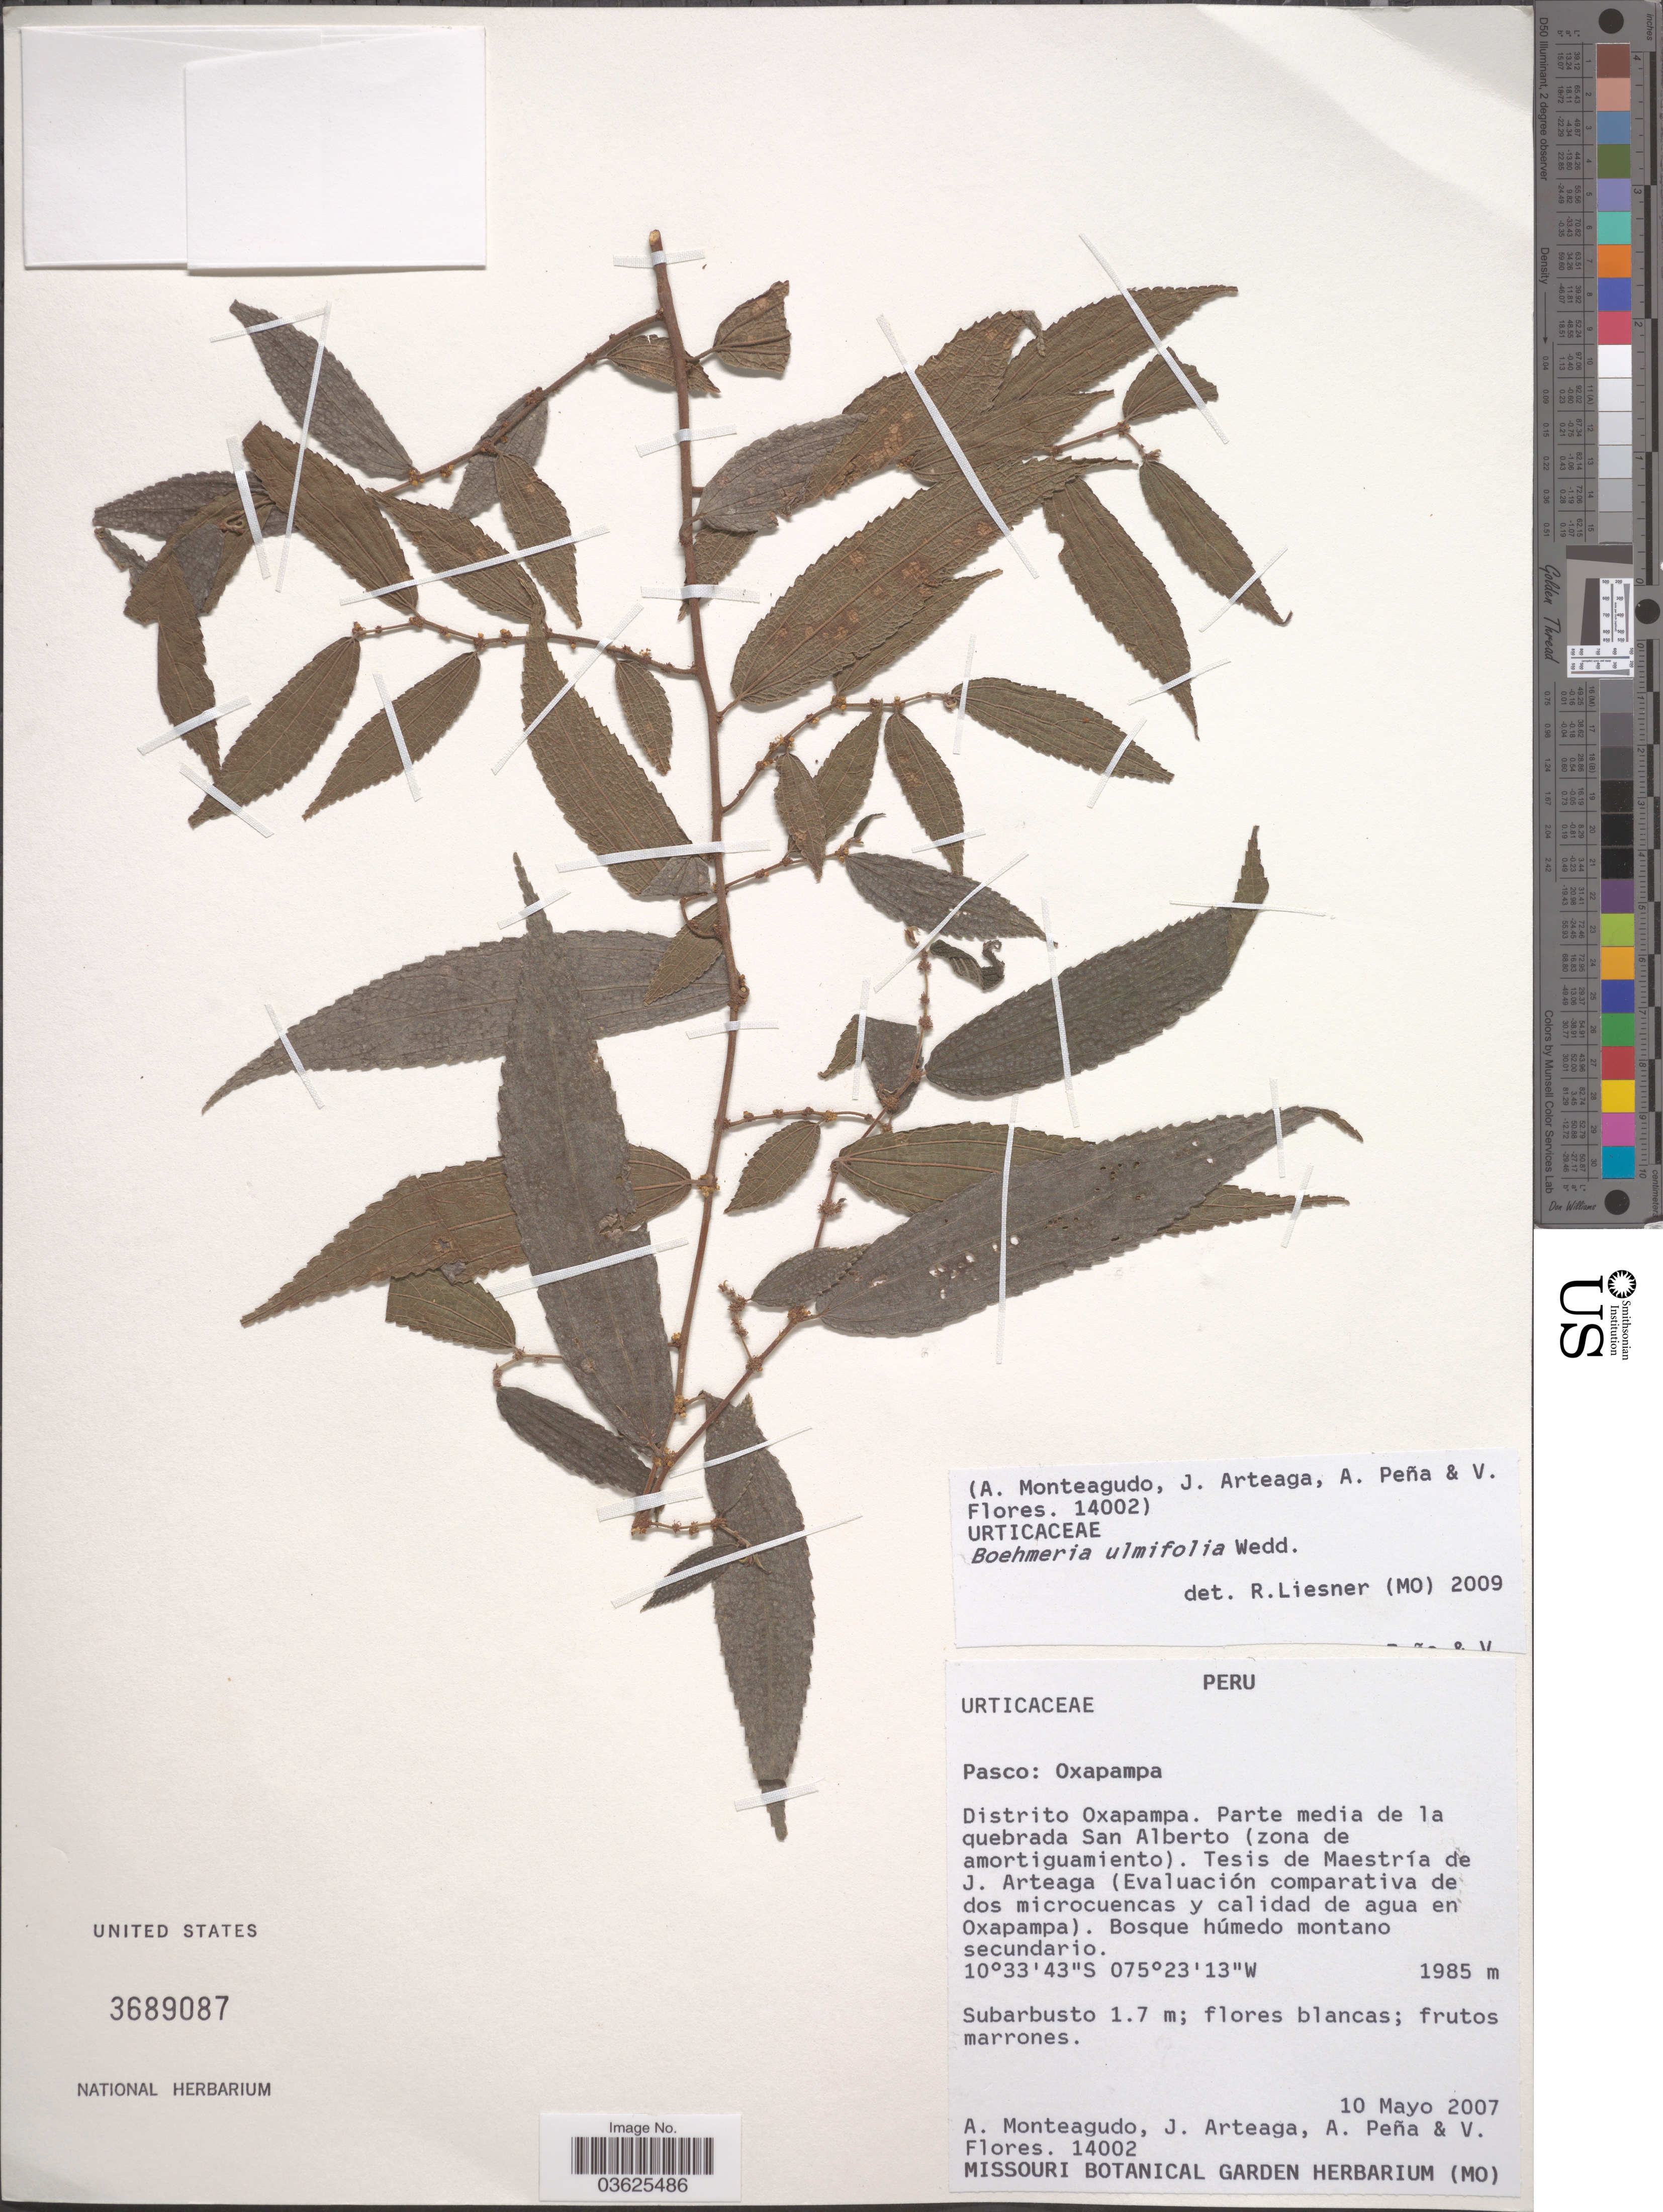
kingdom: Plantae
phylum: Tracheophyta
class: Magnoliopsida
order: Rosales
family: Urticaceae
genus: Boehmeria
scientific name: Boehmeria ulmifolia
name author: Wedd.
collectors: A. Monteagudo, J. Arteaga, A. Peña & V. Flores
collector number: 14002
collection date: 2007-05-10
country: Peru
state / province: Pasco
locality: Oxapampa. Distrito Oxapampa. Parte media de la quebrada San Alberto (zona de amortiguamiento).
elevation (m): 1985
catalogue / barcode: US 3689087